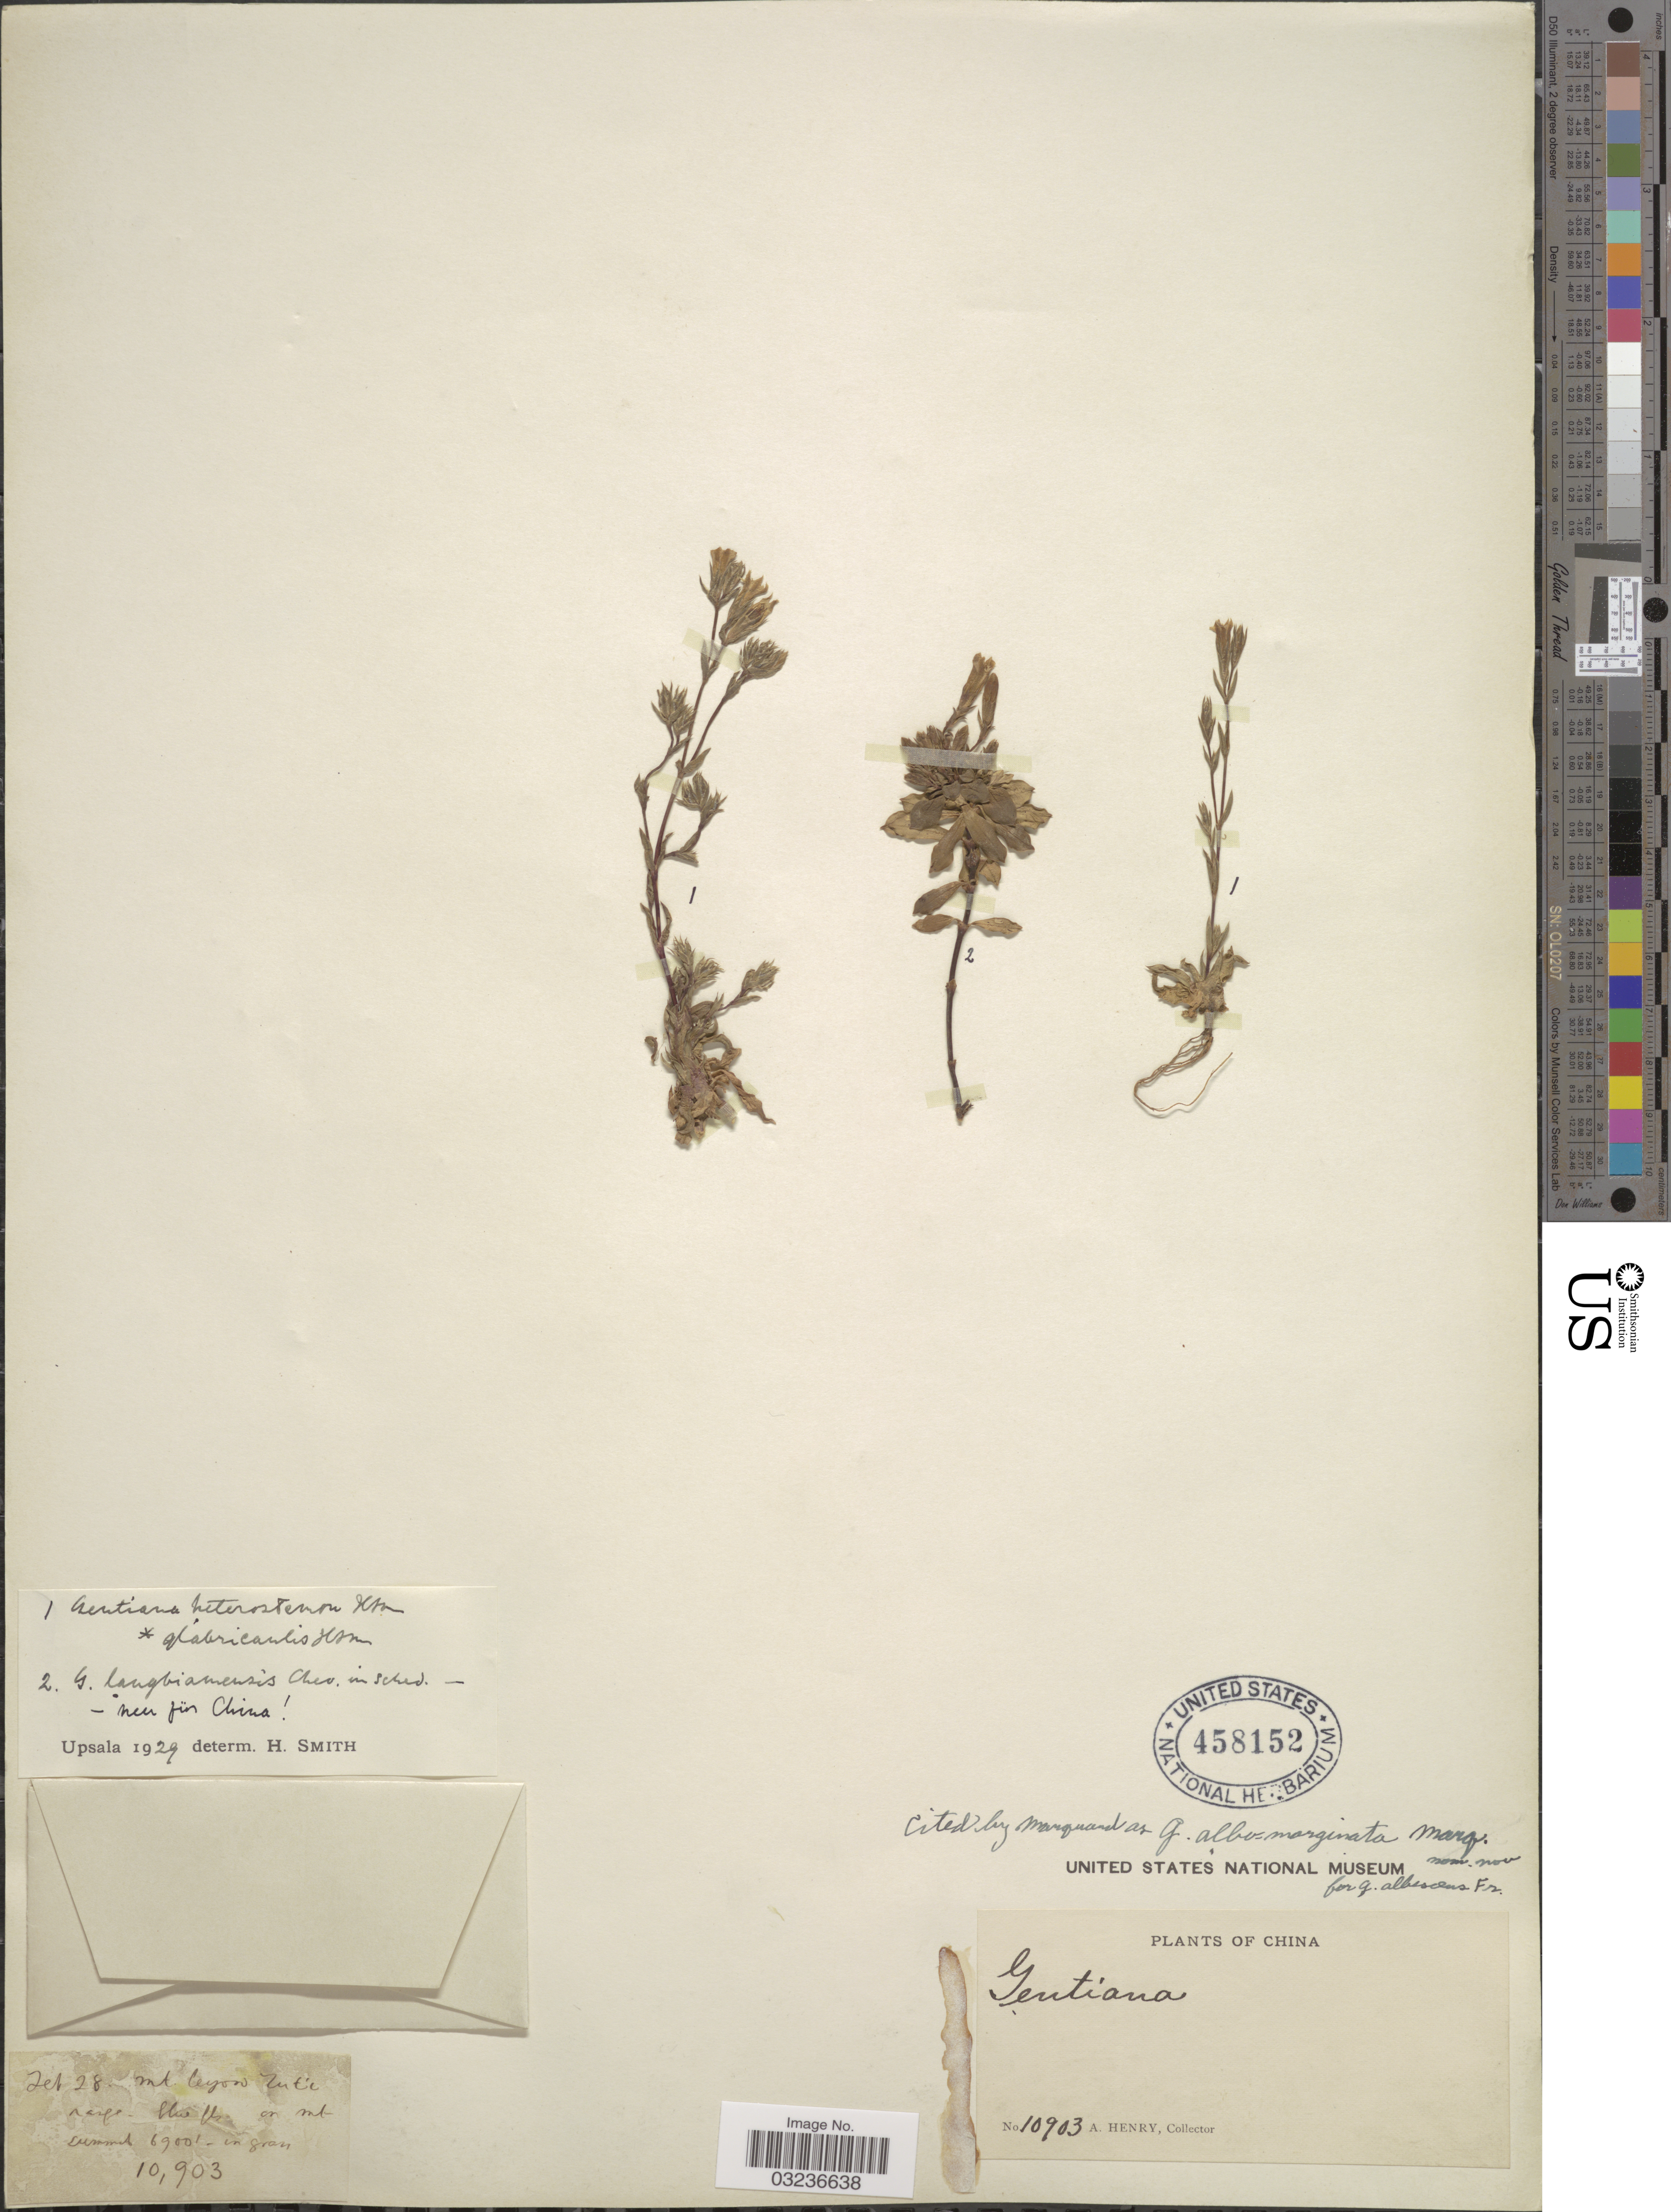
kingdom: Plantae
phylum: Tracheophyta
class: Magnoliopsida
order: Gentianales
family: Gentianaceae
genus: Gentiana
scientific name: Gentiana heterostemon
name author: Harry Sm.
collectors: A. Henry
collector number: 10903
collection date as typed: Transcribed d/m/y: /2/28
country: China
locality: Mt. beyond Zutie range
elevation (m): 2103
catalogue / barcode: US 458152